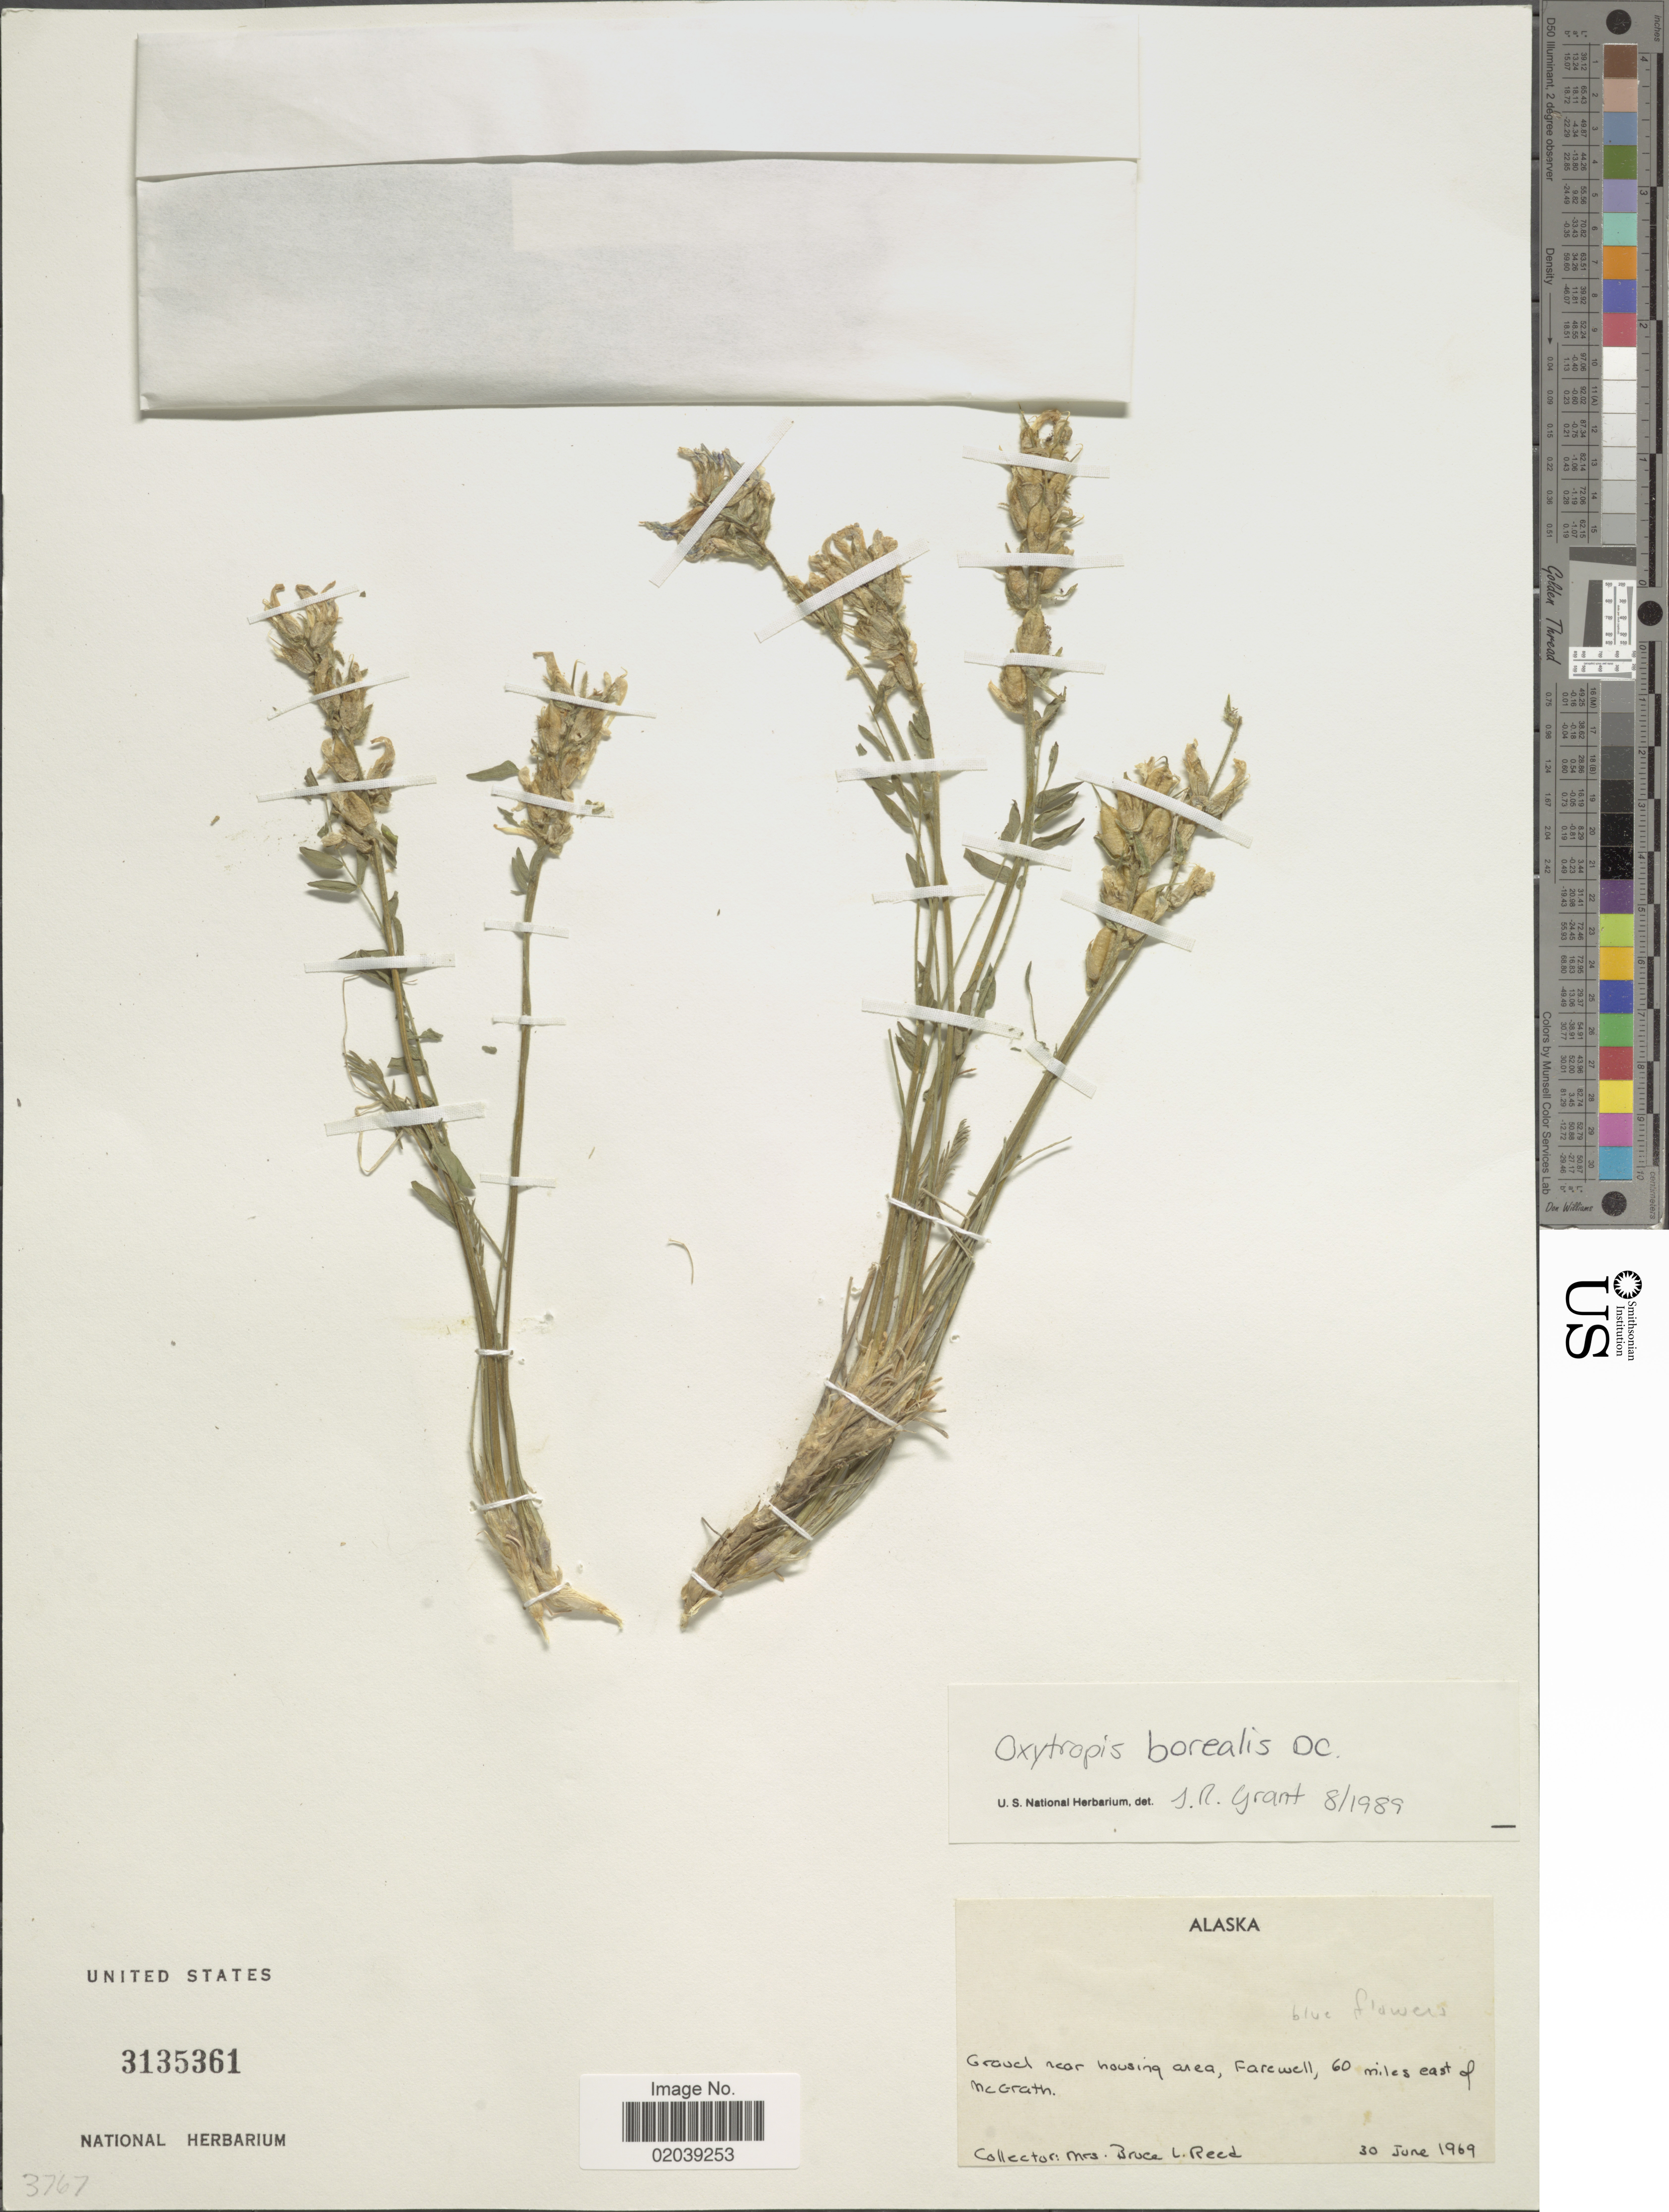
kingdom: Plantae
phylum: Tracheophyta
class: Magnoliopsida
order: Fabales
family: Fabaceae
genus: Oxytropis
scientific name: Oxytropis borealis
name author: DC.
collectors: B. Reed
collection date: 1969-06-30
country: United States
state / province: Alaska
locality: Gravel near housing area, Farewell, 60 miles east of McGrath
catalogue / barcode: US 3135361